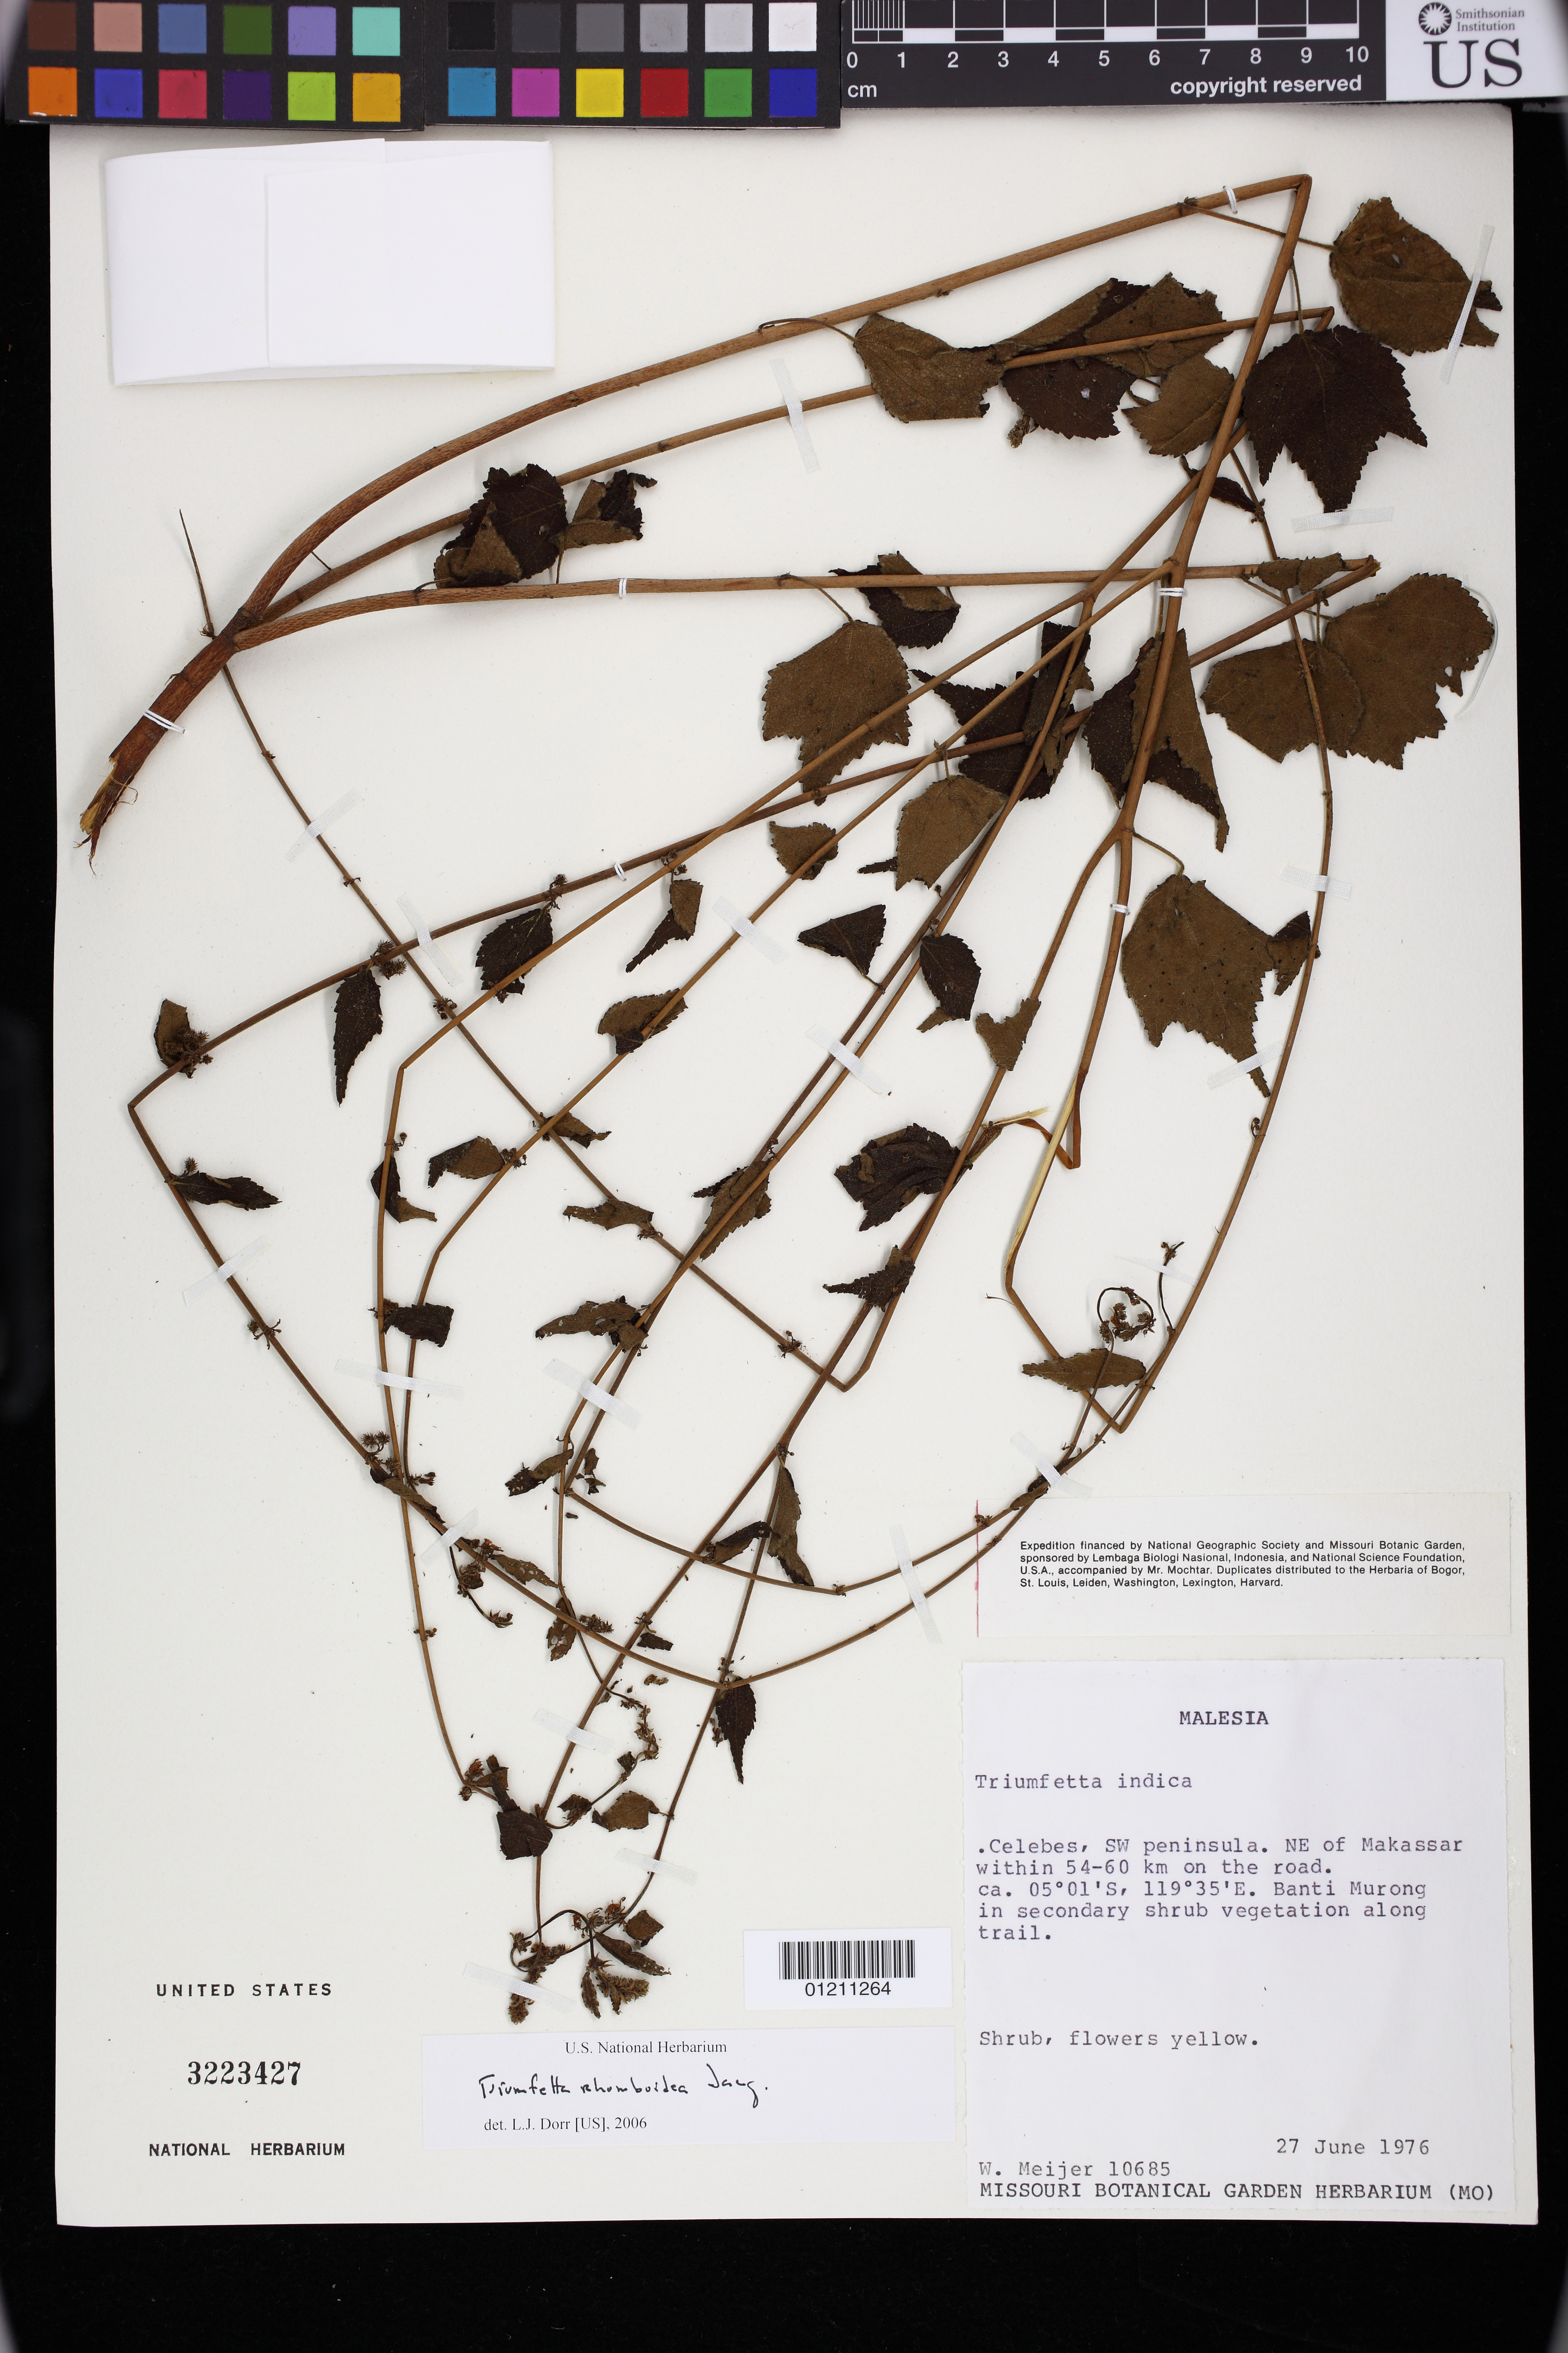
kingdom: Plantae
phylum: Tracheophyta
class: Magnoliopsida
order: Malvales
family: Malvaceae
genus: Triumfetta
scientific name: Triumfetta rhomboidea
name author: Jacq.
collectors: W. Meijer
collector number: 10685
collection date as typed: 27 Jun 1976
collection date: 1976-06-27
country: Indonesia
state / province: Sulawesi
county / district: Sulawesi Selatan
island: Sulawesi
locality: SW peninsula. NE of Makassar within 54-60 km on the road. Banti Murong in secondary shrub vegetation along trail.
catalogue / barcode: US 3223427